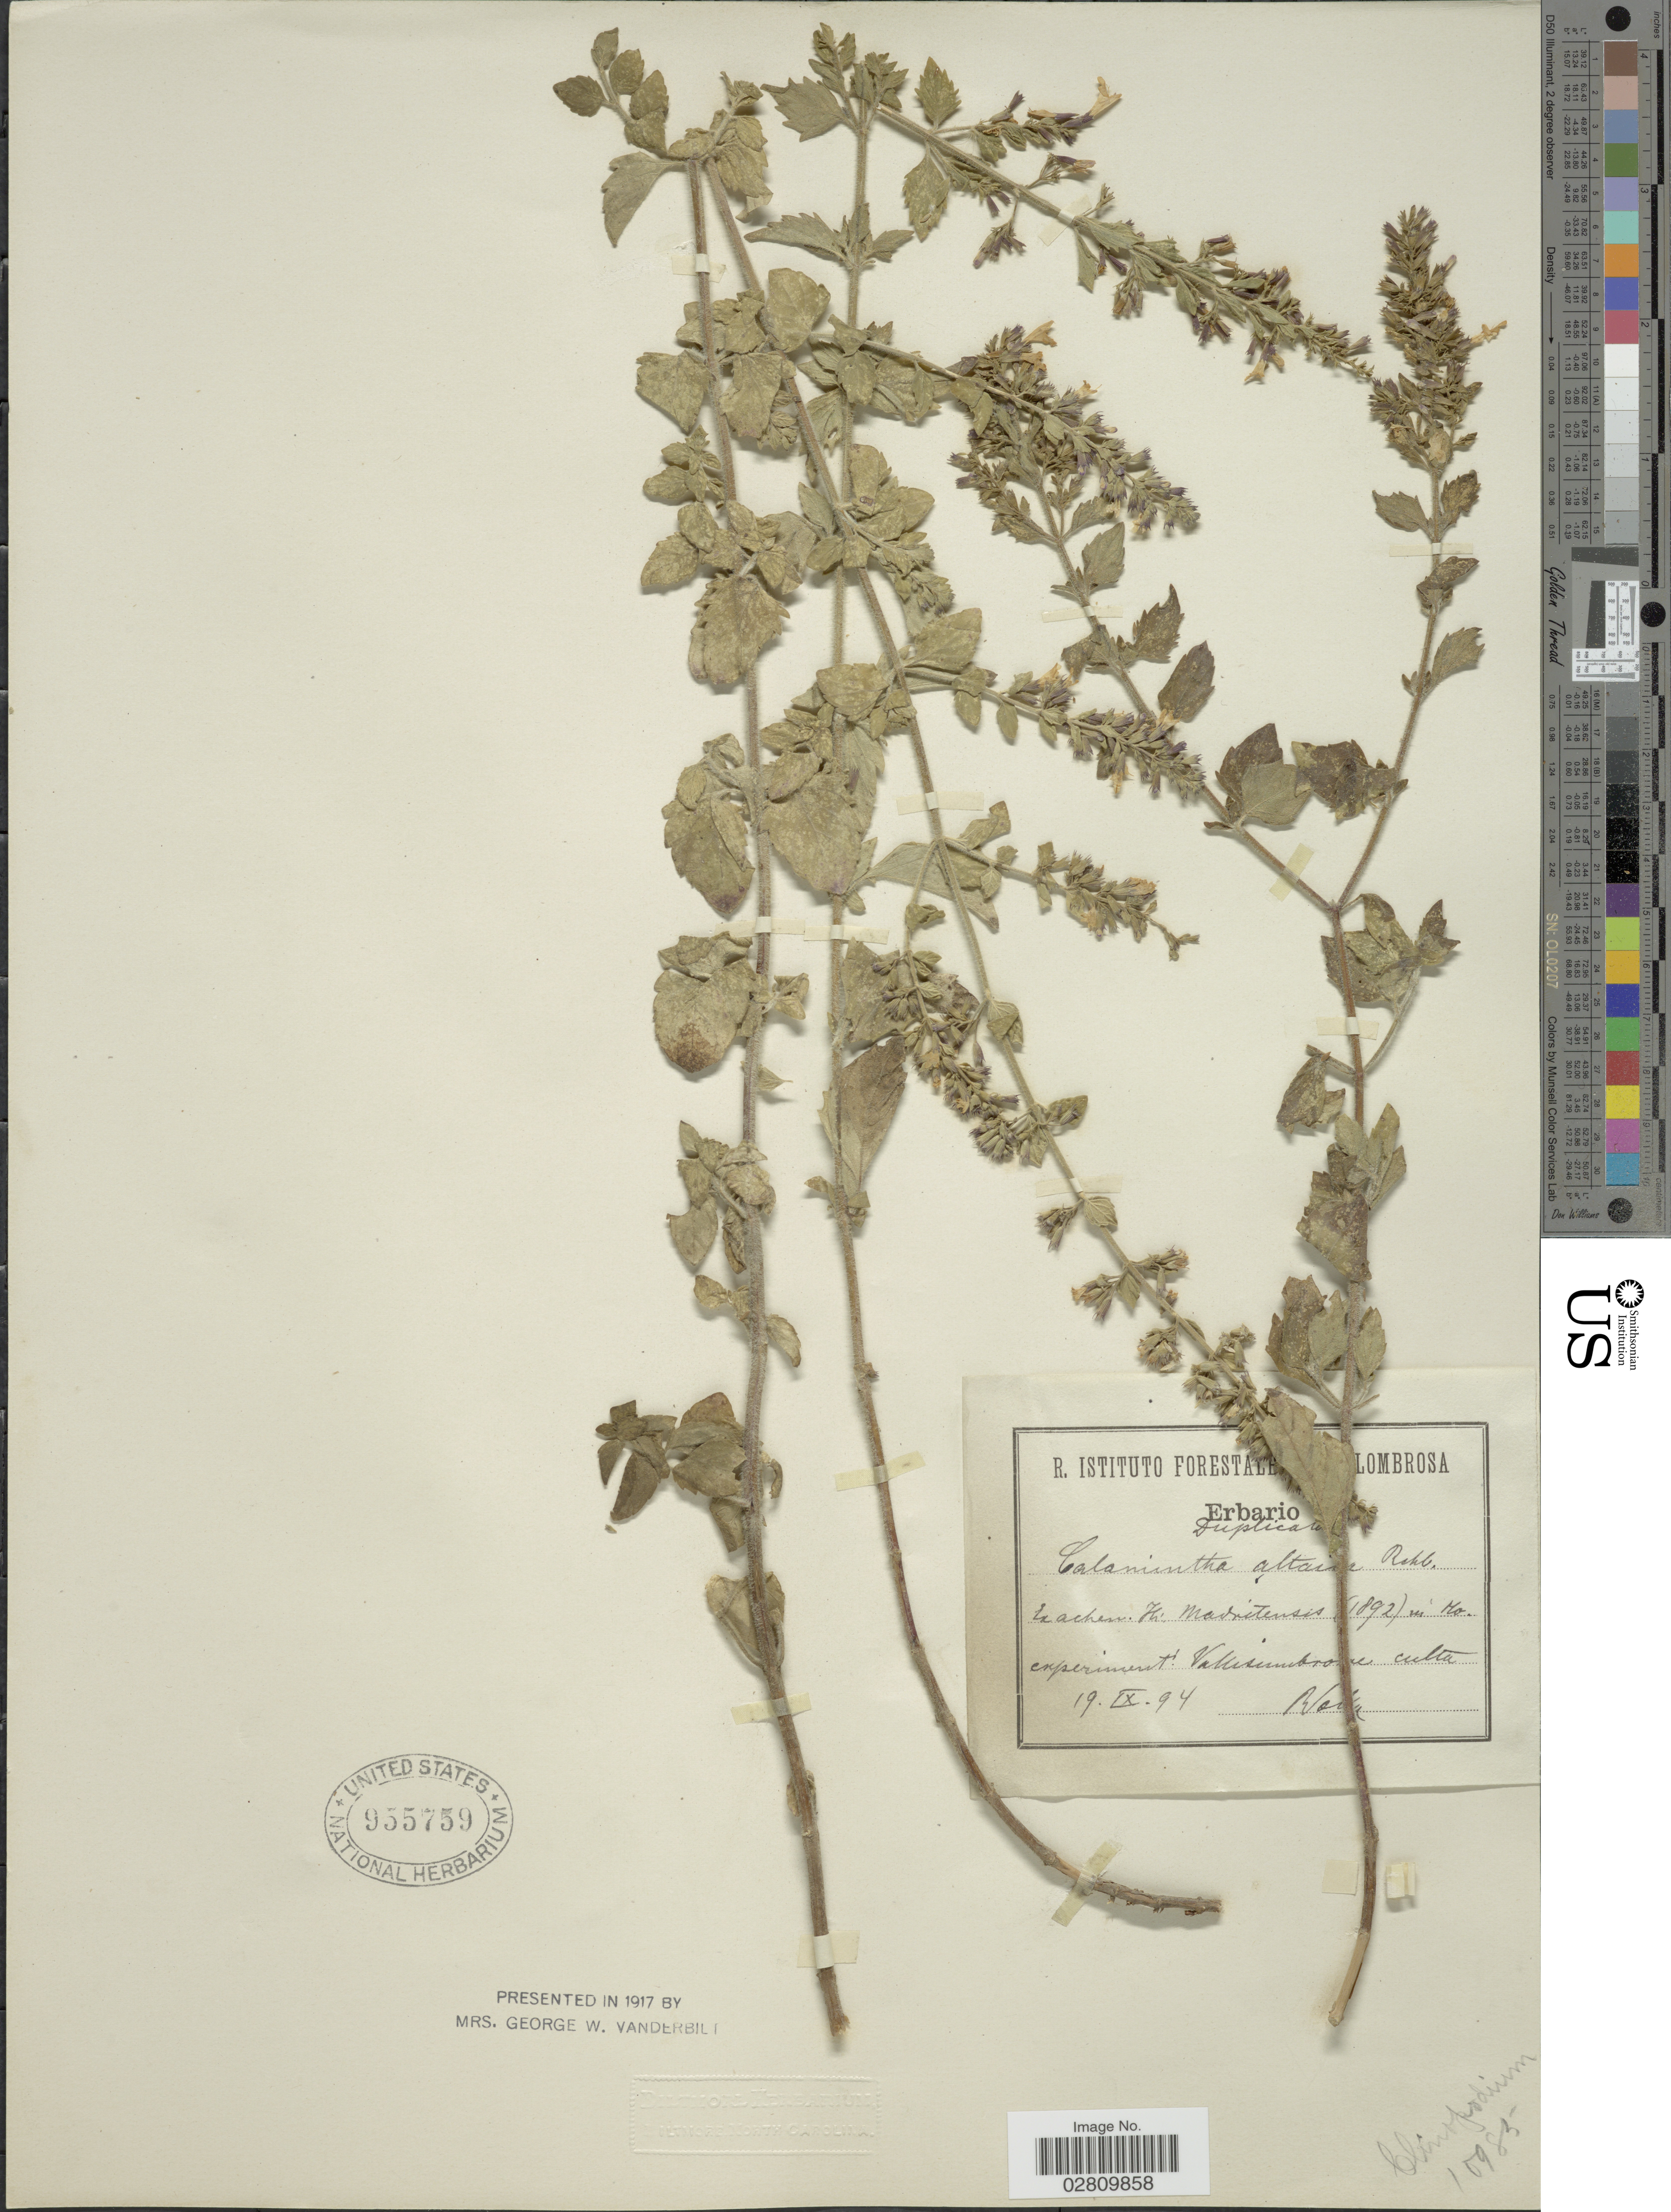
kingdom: Plantae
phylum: Tracheophyta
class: Magnoliopsida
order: Lamiales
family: Lamiaceae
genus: Calamintha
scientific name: Calamintha athonica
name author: Rchb.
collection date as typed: Transcribed d/m/y: 19/9/94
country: Italy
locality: Vallisumbrose [interpreted] culta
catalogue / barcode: US 955759